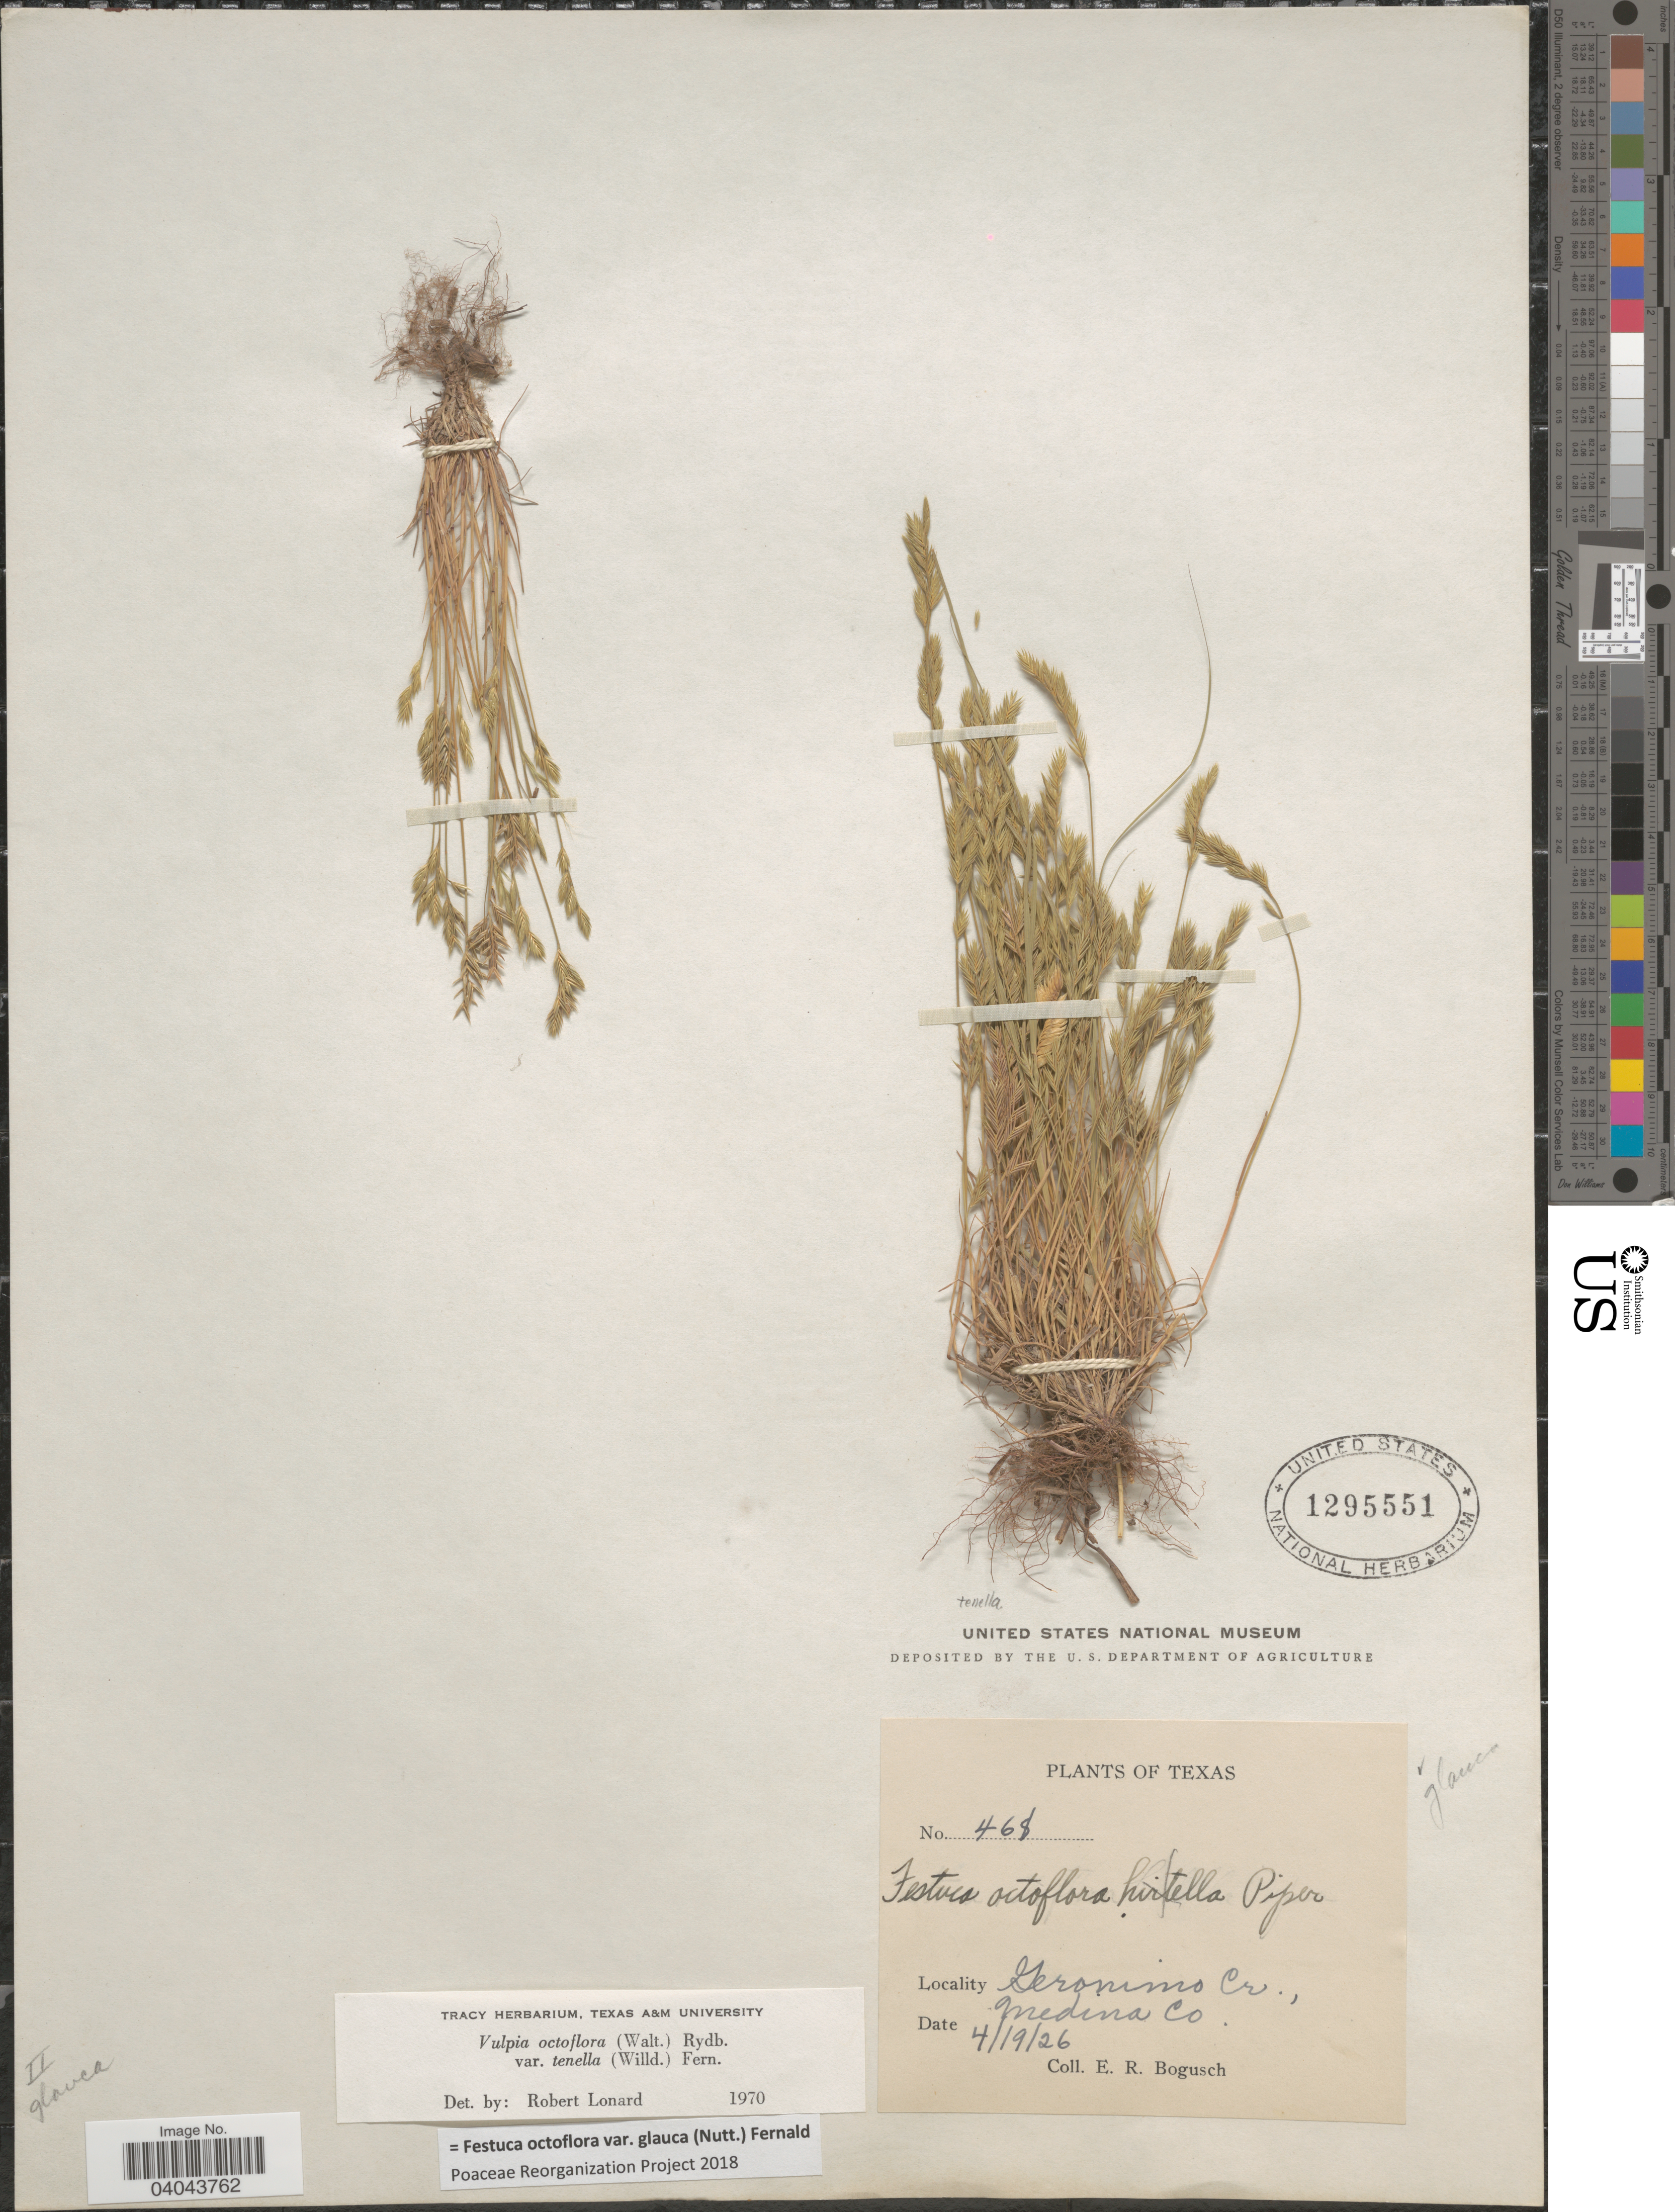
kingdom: Plantae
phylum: Tracheophyta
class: Liliopsida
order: Poales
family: Poaceae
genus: Festuca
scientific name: Festuca octoflora var. glauca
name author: (Nutt.) Fernald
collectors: E. Bogusch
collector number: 468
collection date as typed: Transcribed d/m/y: 19/4/26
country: United States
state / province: Texas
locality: Geronimo Cr., Medina Co.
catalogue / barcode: US 1295551